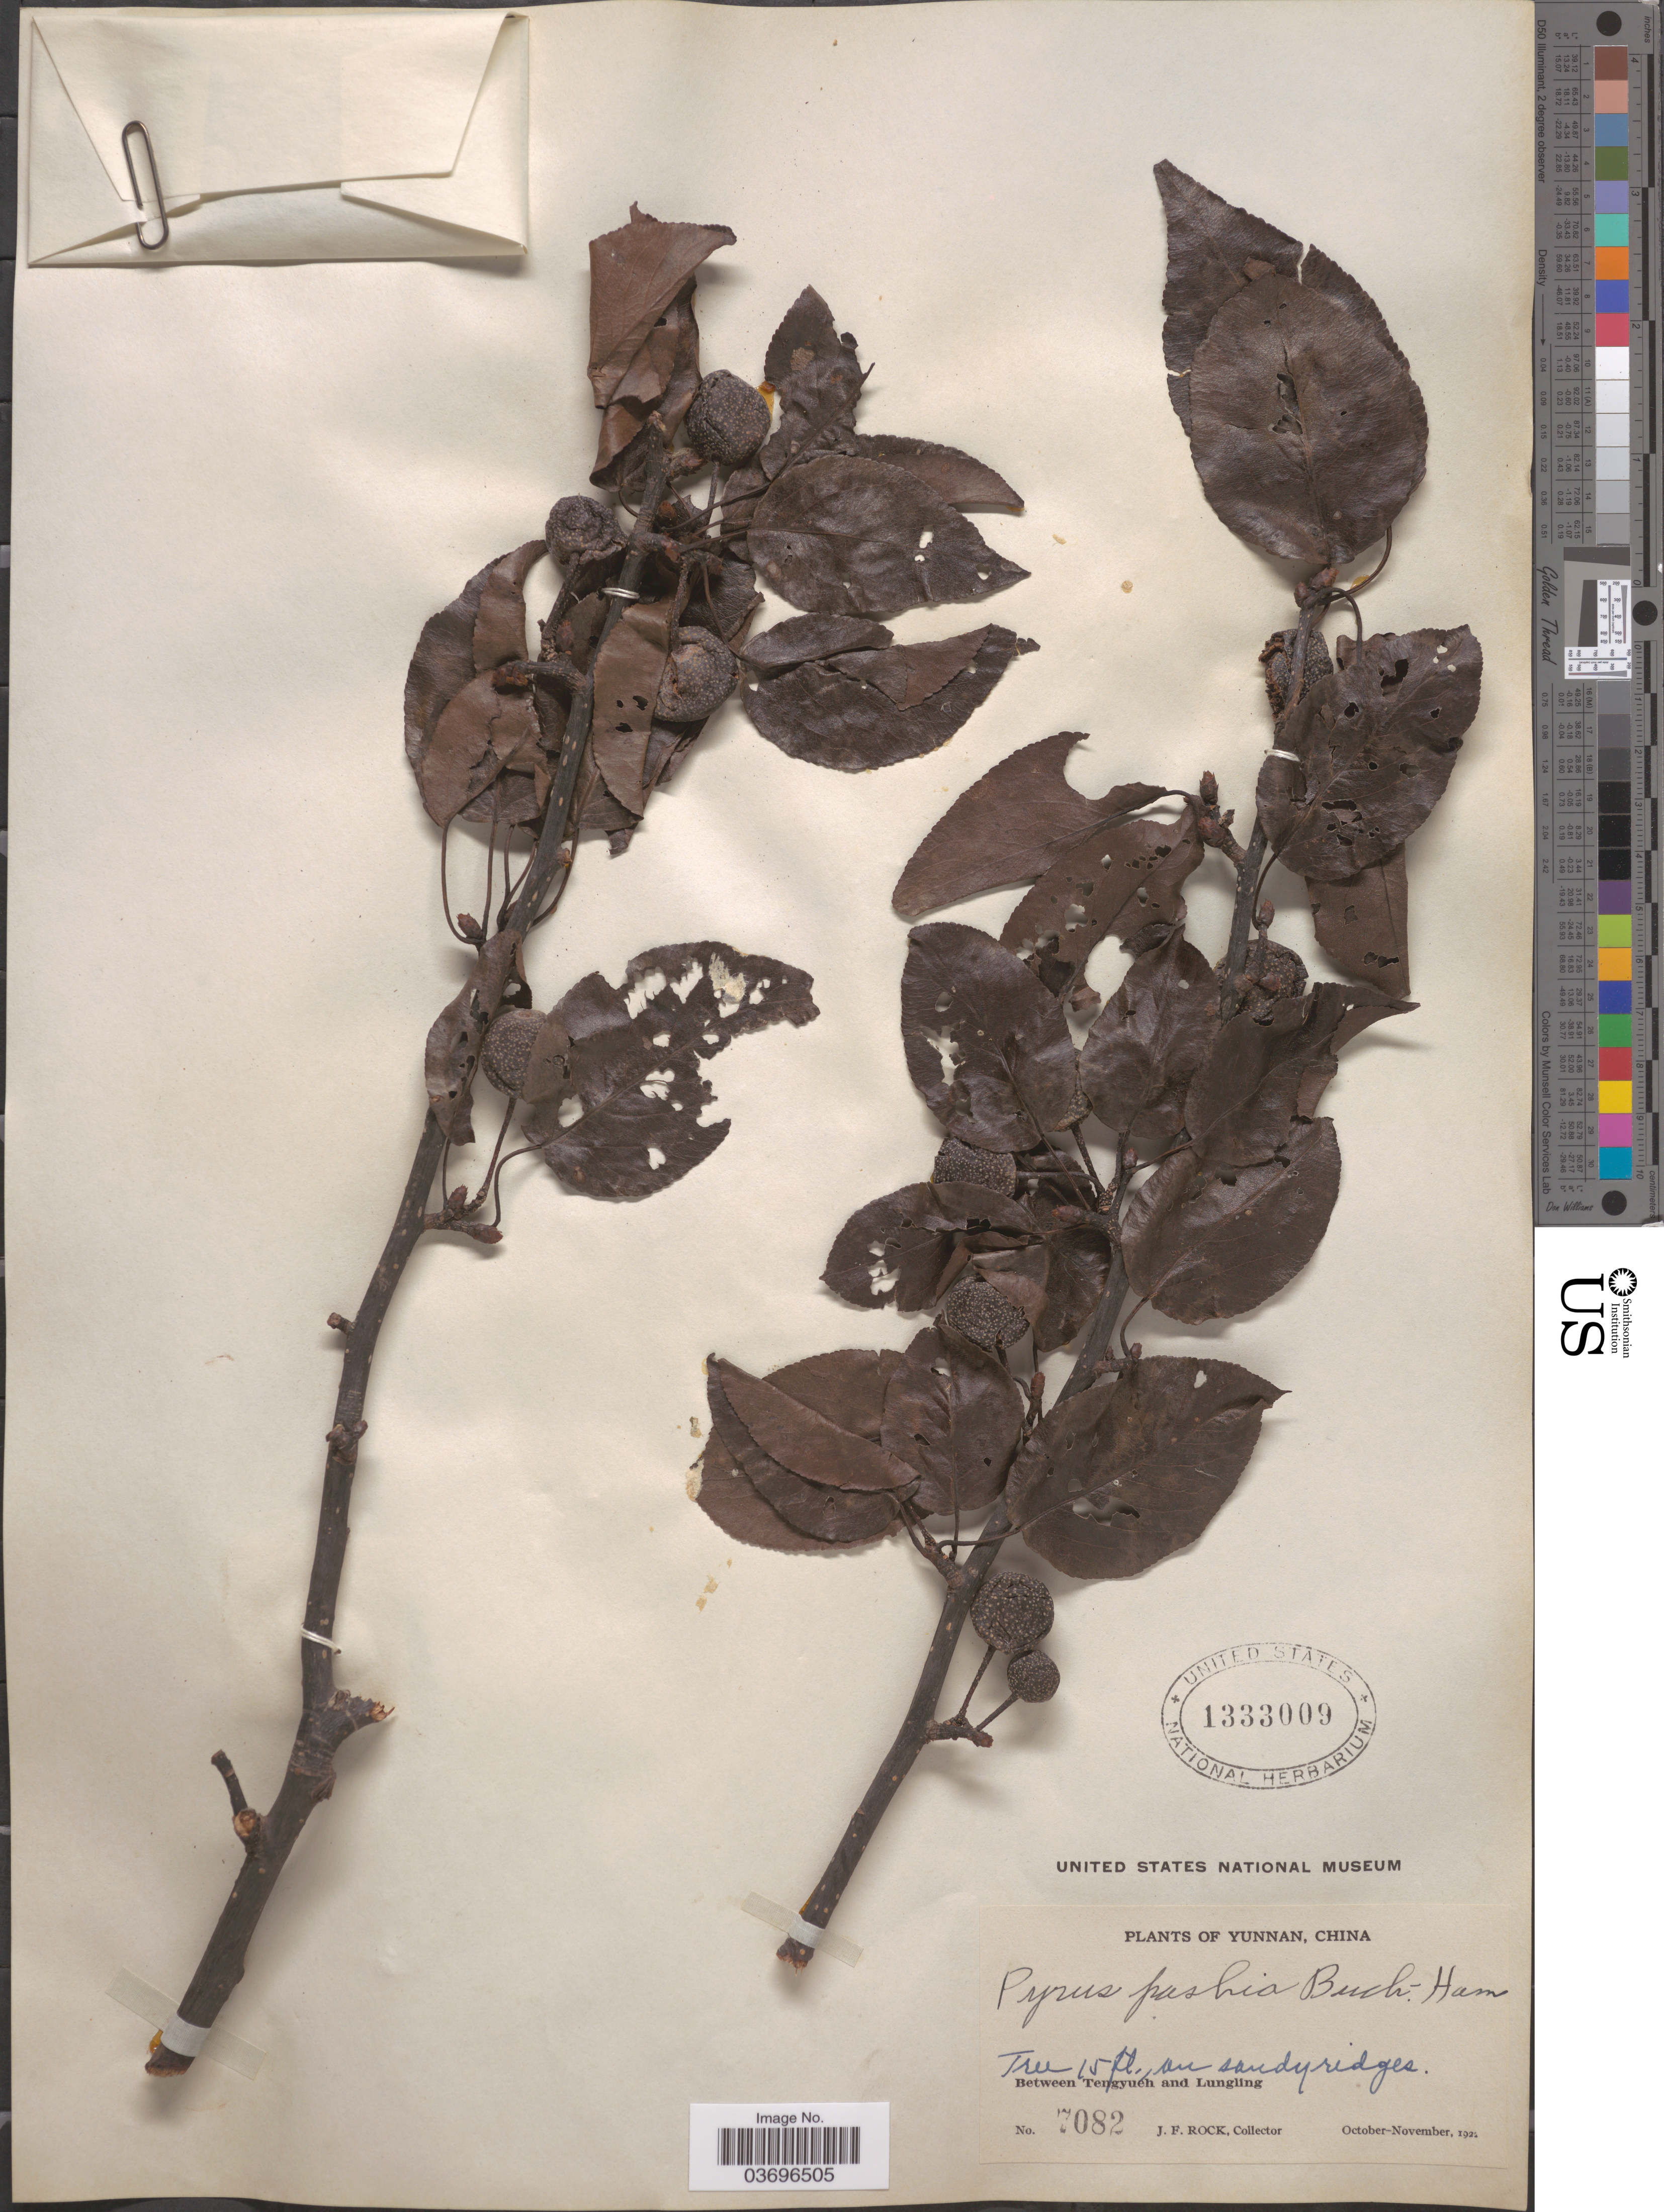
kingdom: Plantae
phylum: Tracheophyta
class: Magnoliopsida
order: Rosales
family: Rosaceae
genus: Pyrus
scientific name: Pyrus pashia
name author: Buch.-Ham. ex D. Don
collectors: J. Rock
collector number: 7082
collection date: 1922-10/1922-11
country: China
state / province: Yunnan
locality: Between Tengyueh and Lungling.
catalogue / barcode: US 1333009